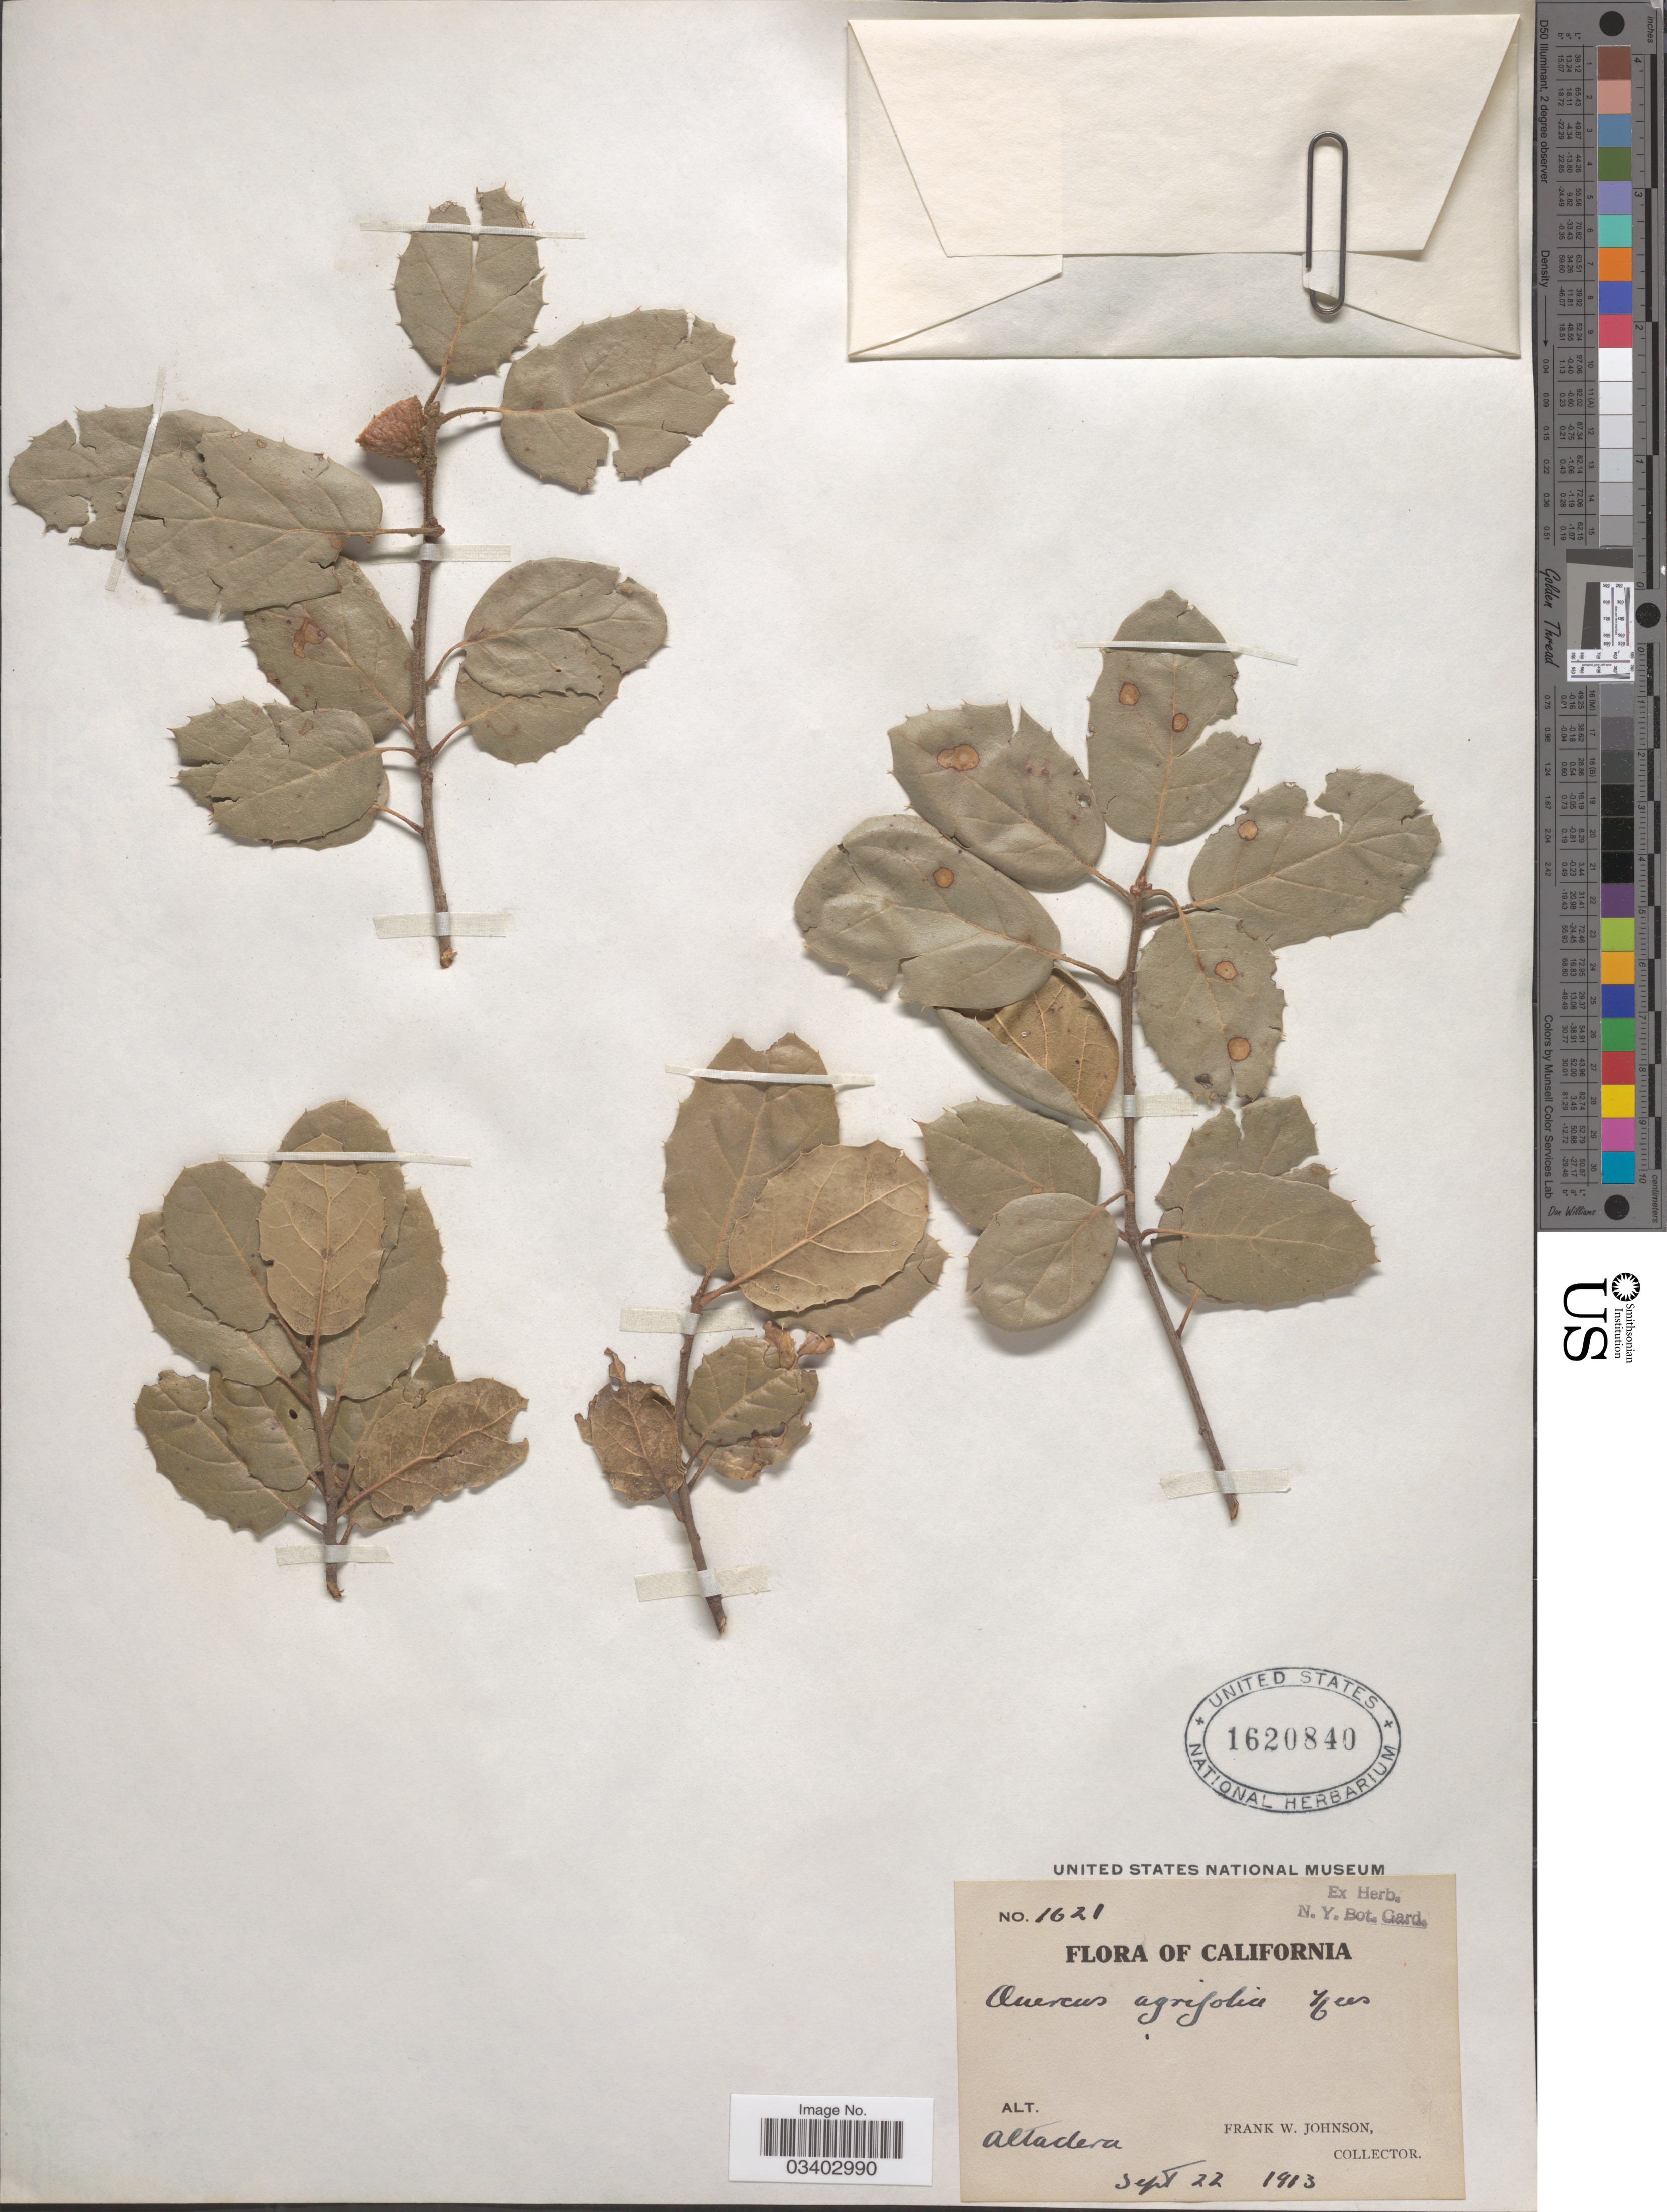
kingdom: Plantae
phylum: Tracheophyta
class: Magnoliopsida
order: Fagales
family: Fagaceae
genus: Quercus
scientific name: Quercus agrifolia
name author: Née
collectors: F. W. Johnson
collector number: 1621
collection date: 1913-09-22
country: United States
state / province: California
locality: Altadena.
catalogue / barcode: US 1620840